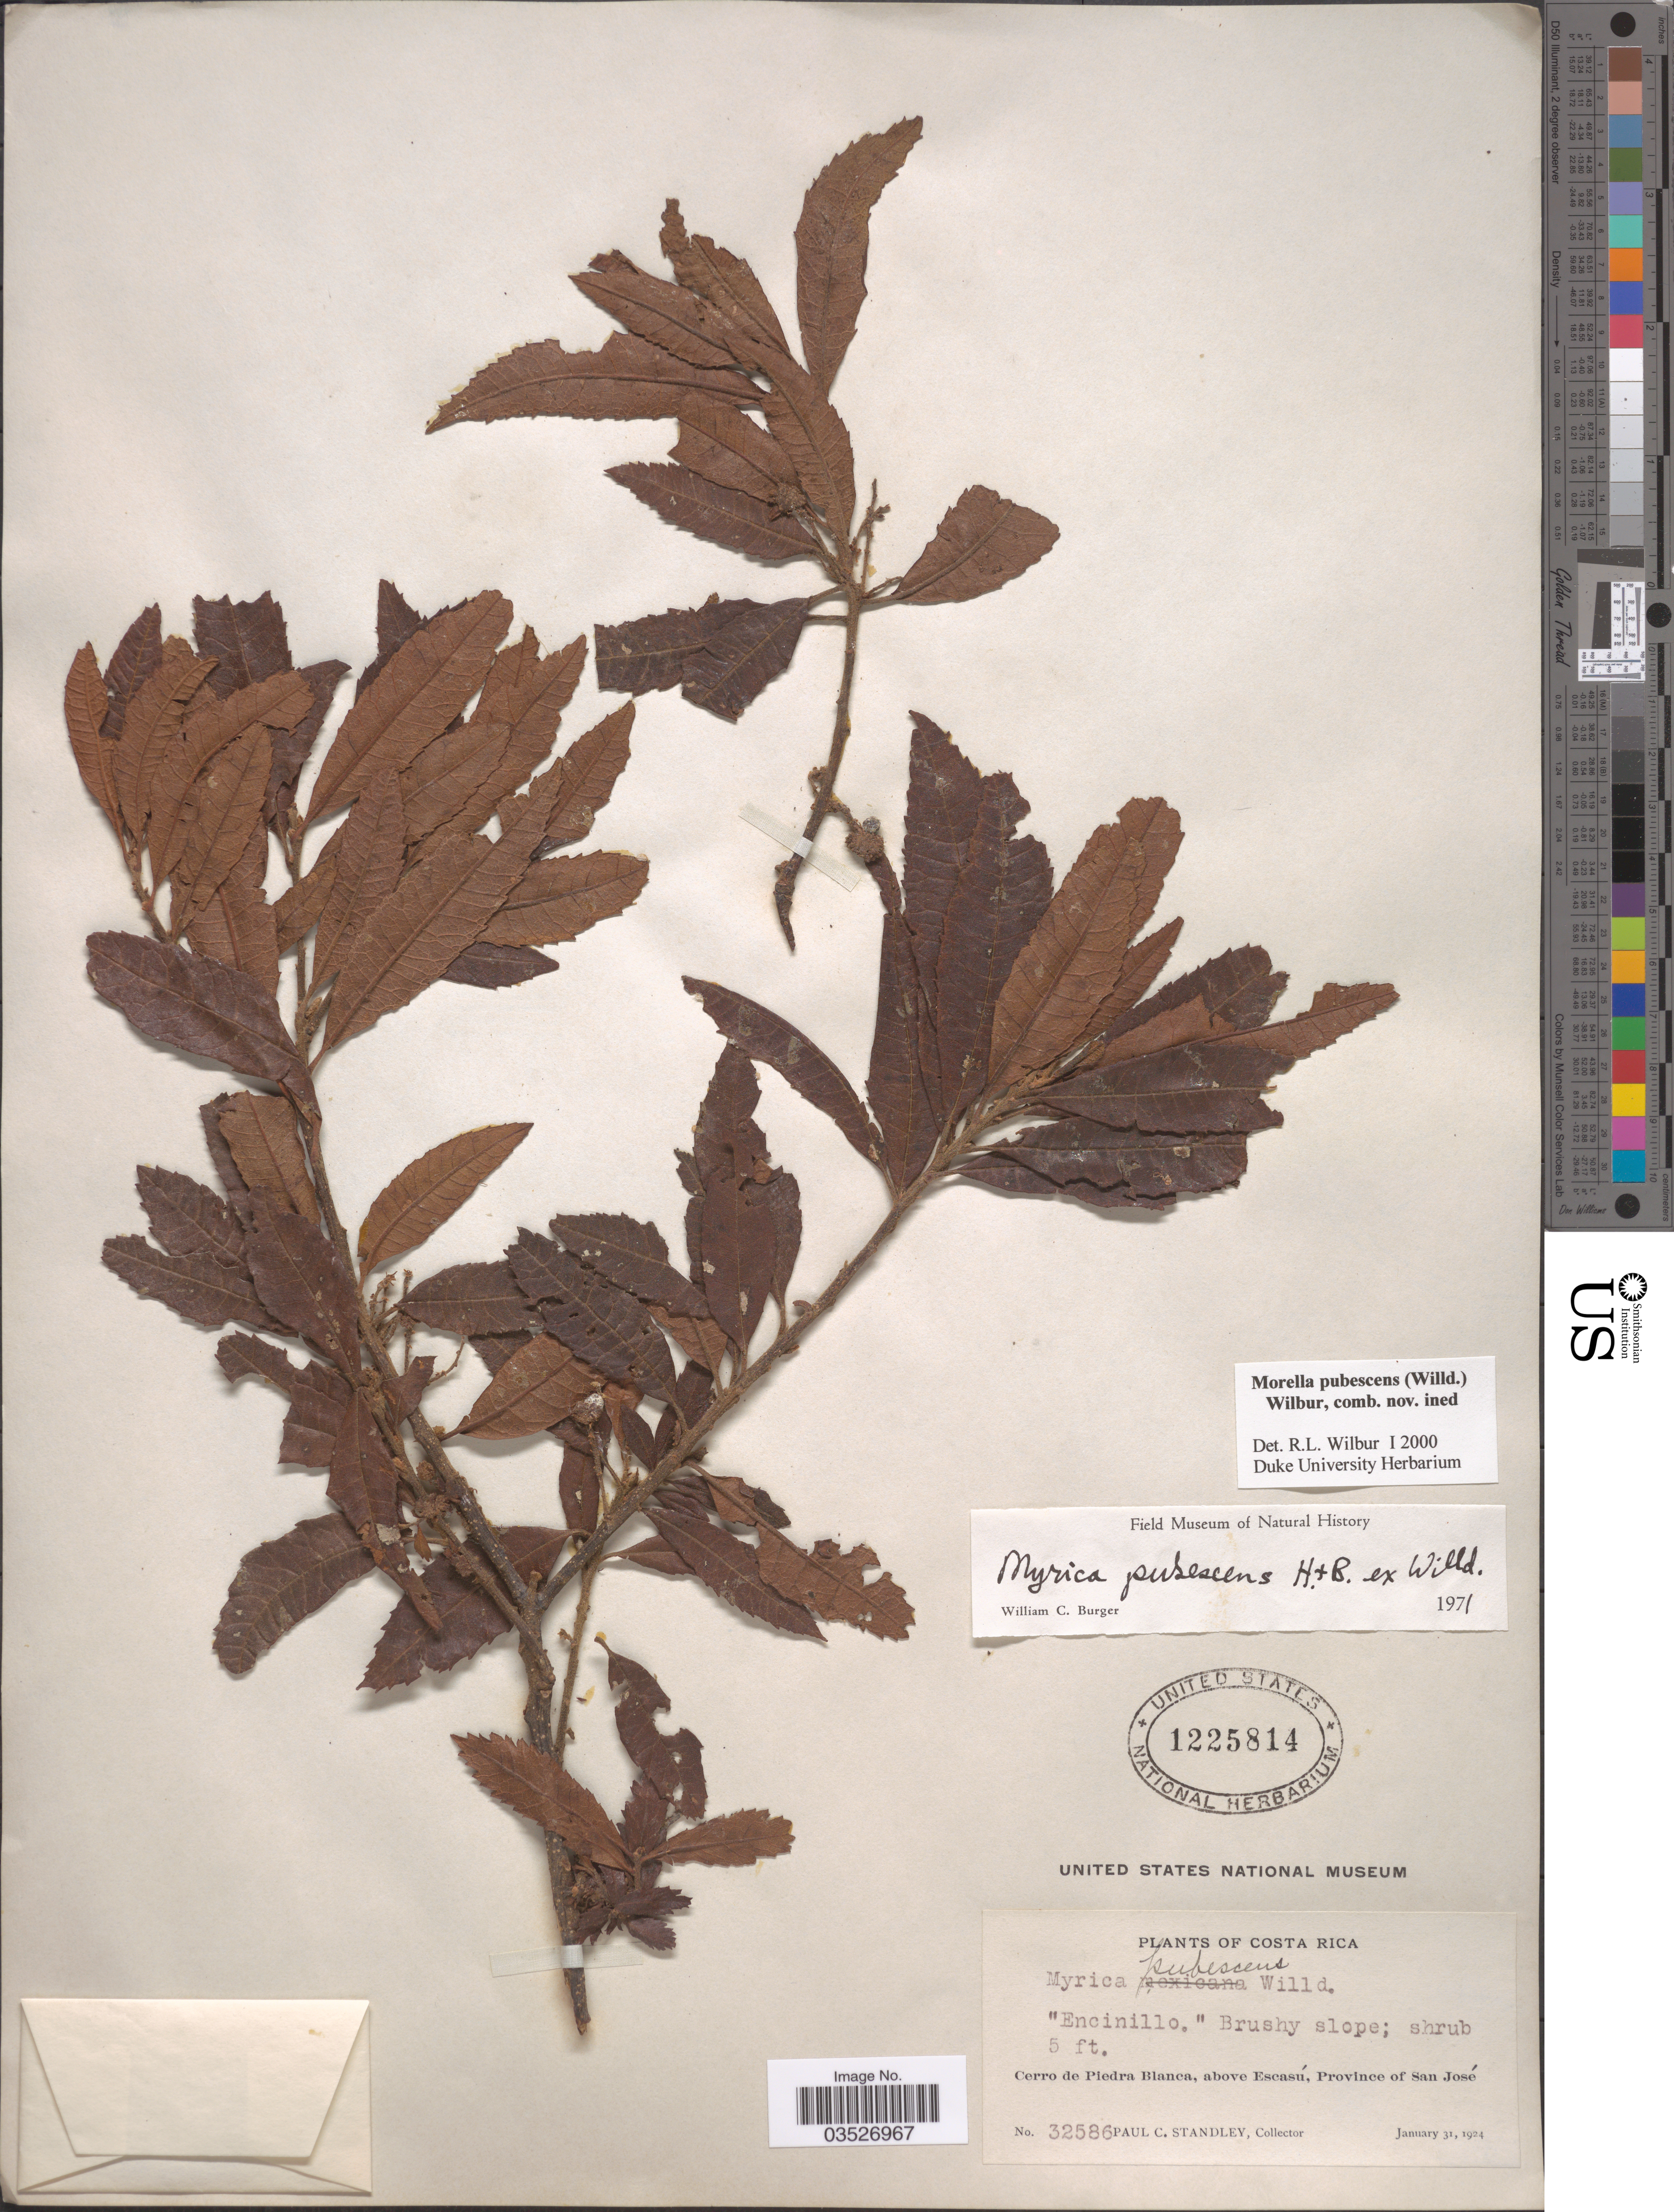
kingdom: Plantae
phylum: Tracheophyta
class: Magnoliopsida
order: Fagales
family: Myricaceae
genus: Morella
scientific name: Morella pubescens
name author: (Humb. & Bonpl. ex Willd.) Wilbur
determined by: Wilbur, R. L.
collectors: P. C. Standley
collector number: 32586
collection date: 1924-01-31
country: Costa Rica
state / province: San José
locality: Cerro de Piedra Blanca, above Escasú.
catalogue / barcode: US 1225814